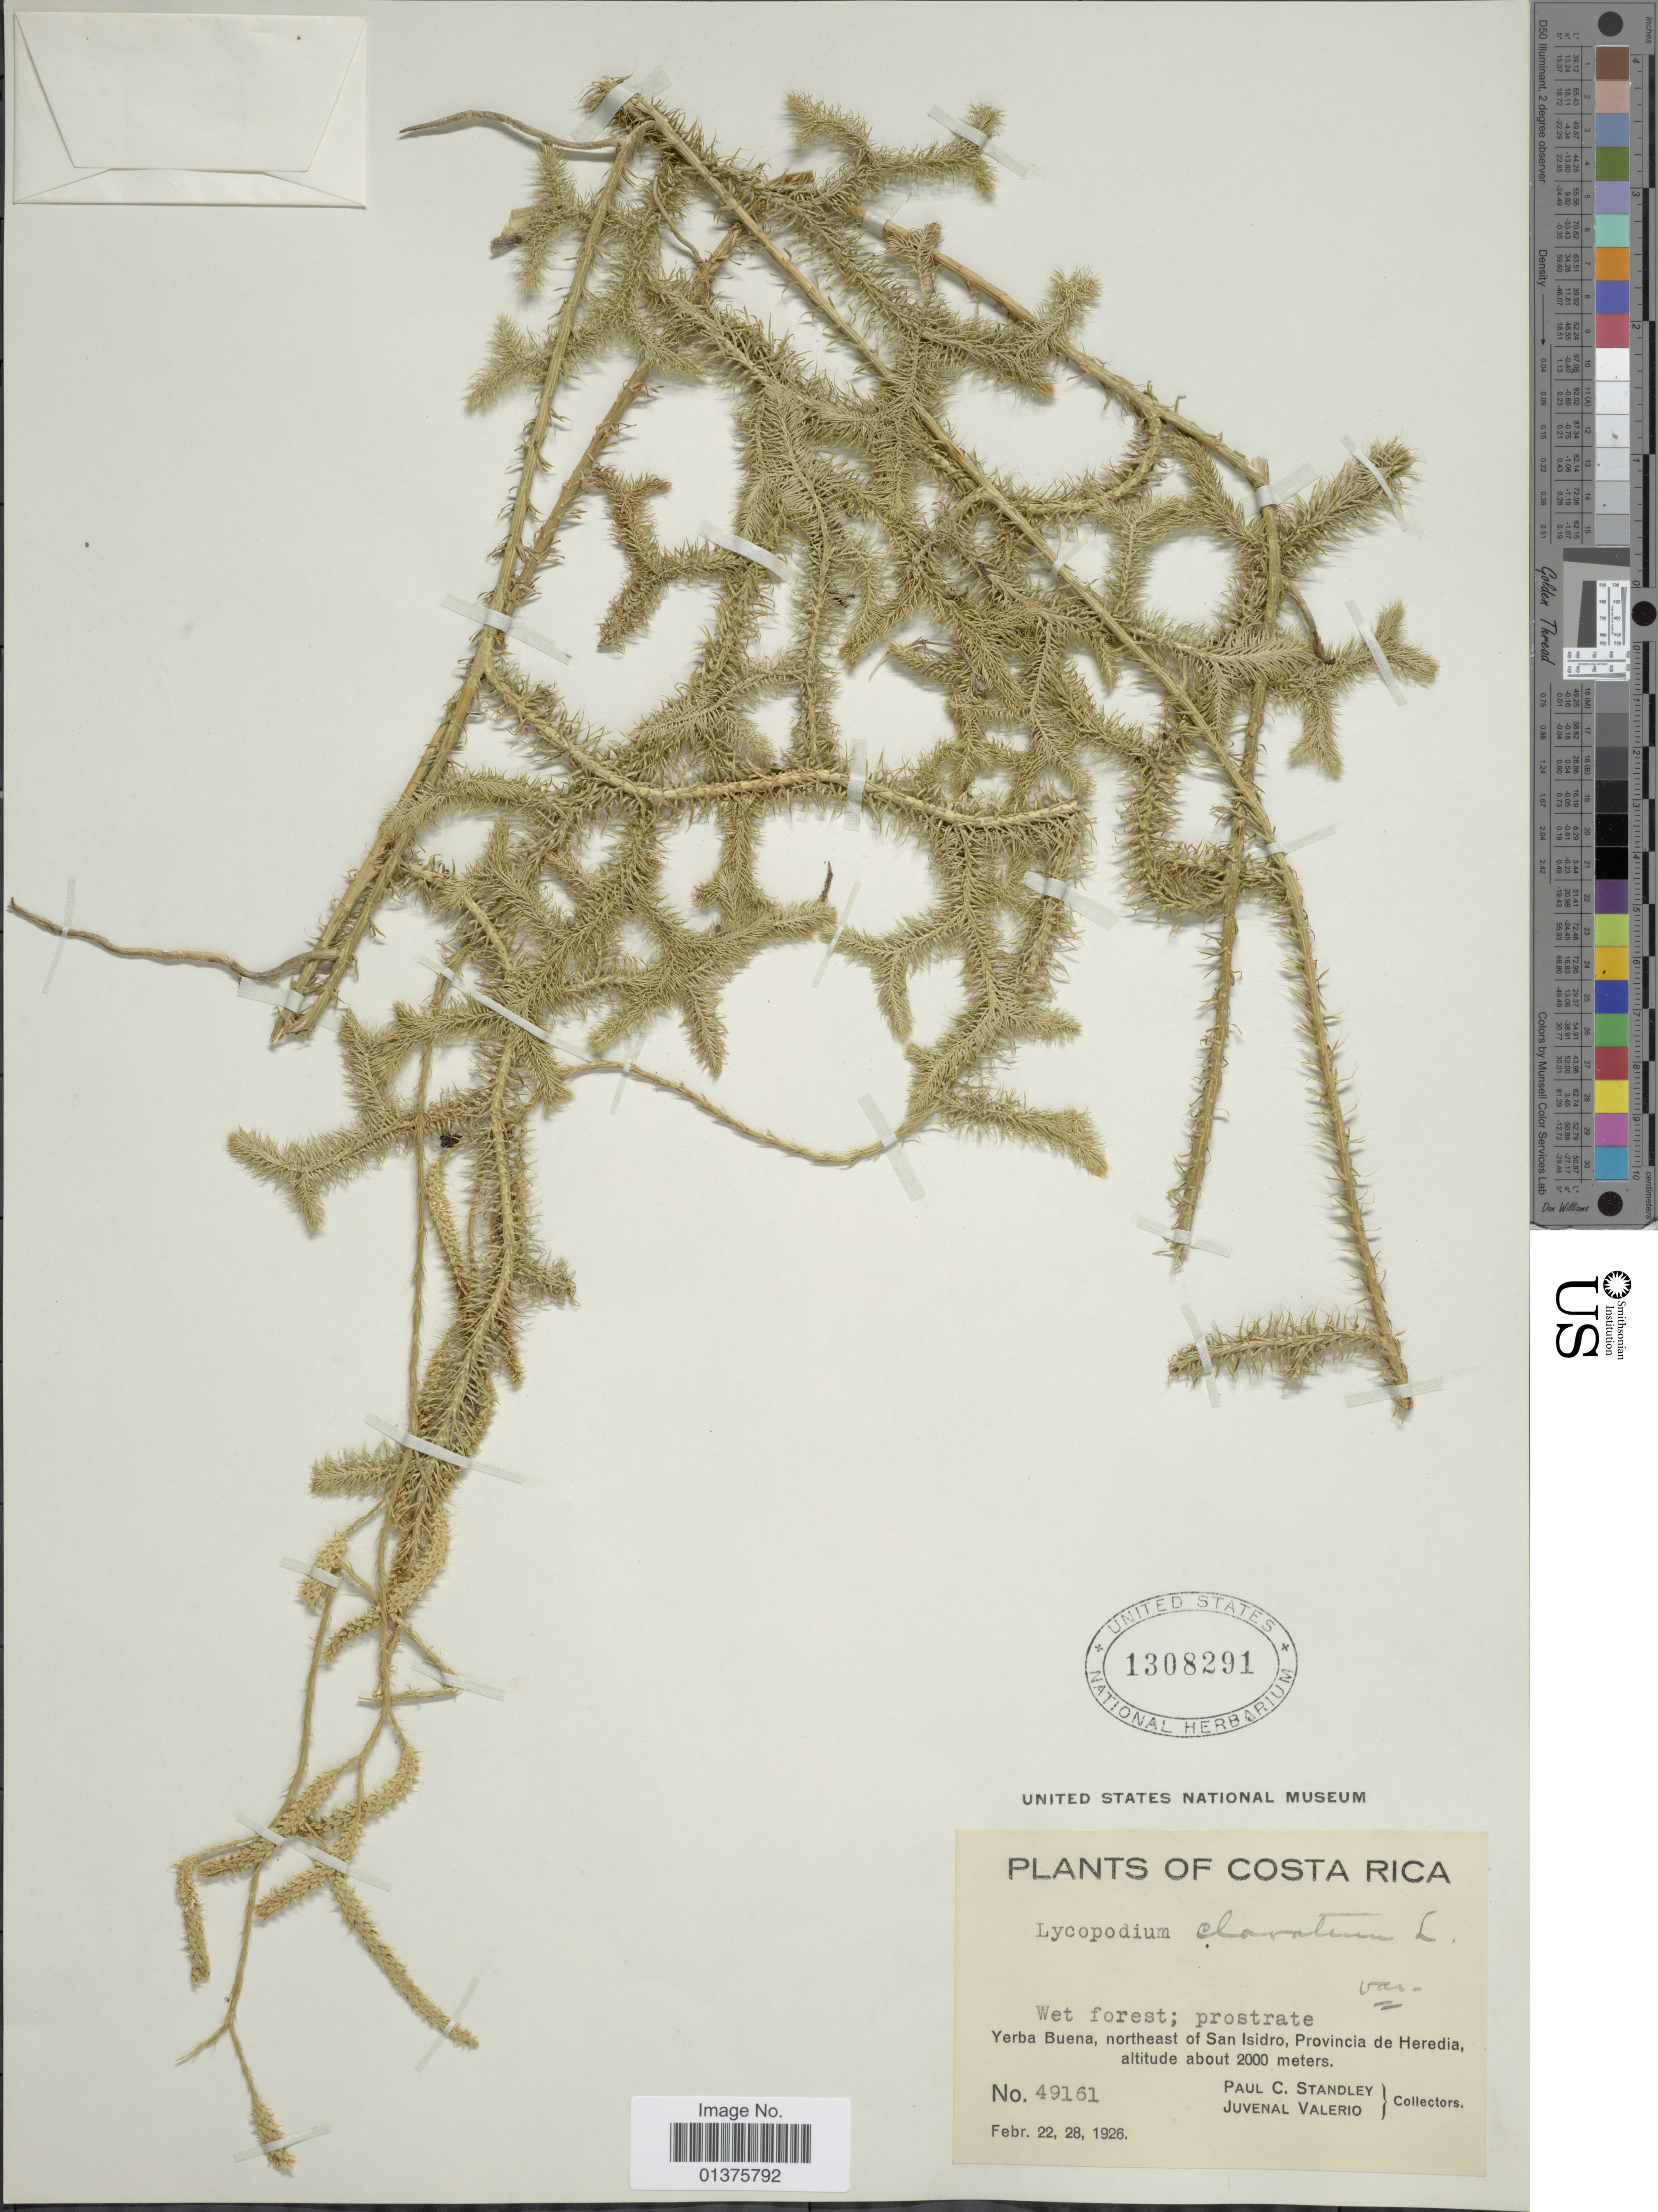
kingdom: Plantae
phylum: Tracheophyta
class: Lycopodiopsida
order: Lycopodiales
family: Lycopodiaceae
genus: Lycopodium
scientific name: Lycopodium clavatum var. aristatum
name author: (Humb. & Bonpl. ex Willd.) Spring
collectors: P. C. Standley & J. Valerio R.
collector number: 49161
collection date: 1926-02-22/1926-02-28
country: Costa Rica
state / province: Heredia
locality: Yerba Buena, northeast of San Isidro, Provincia de Heredia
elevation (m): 2000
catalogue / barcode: US 1308291